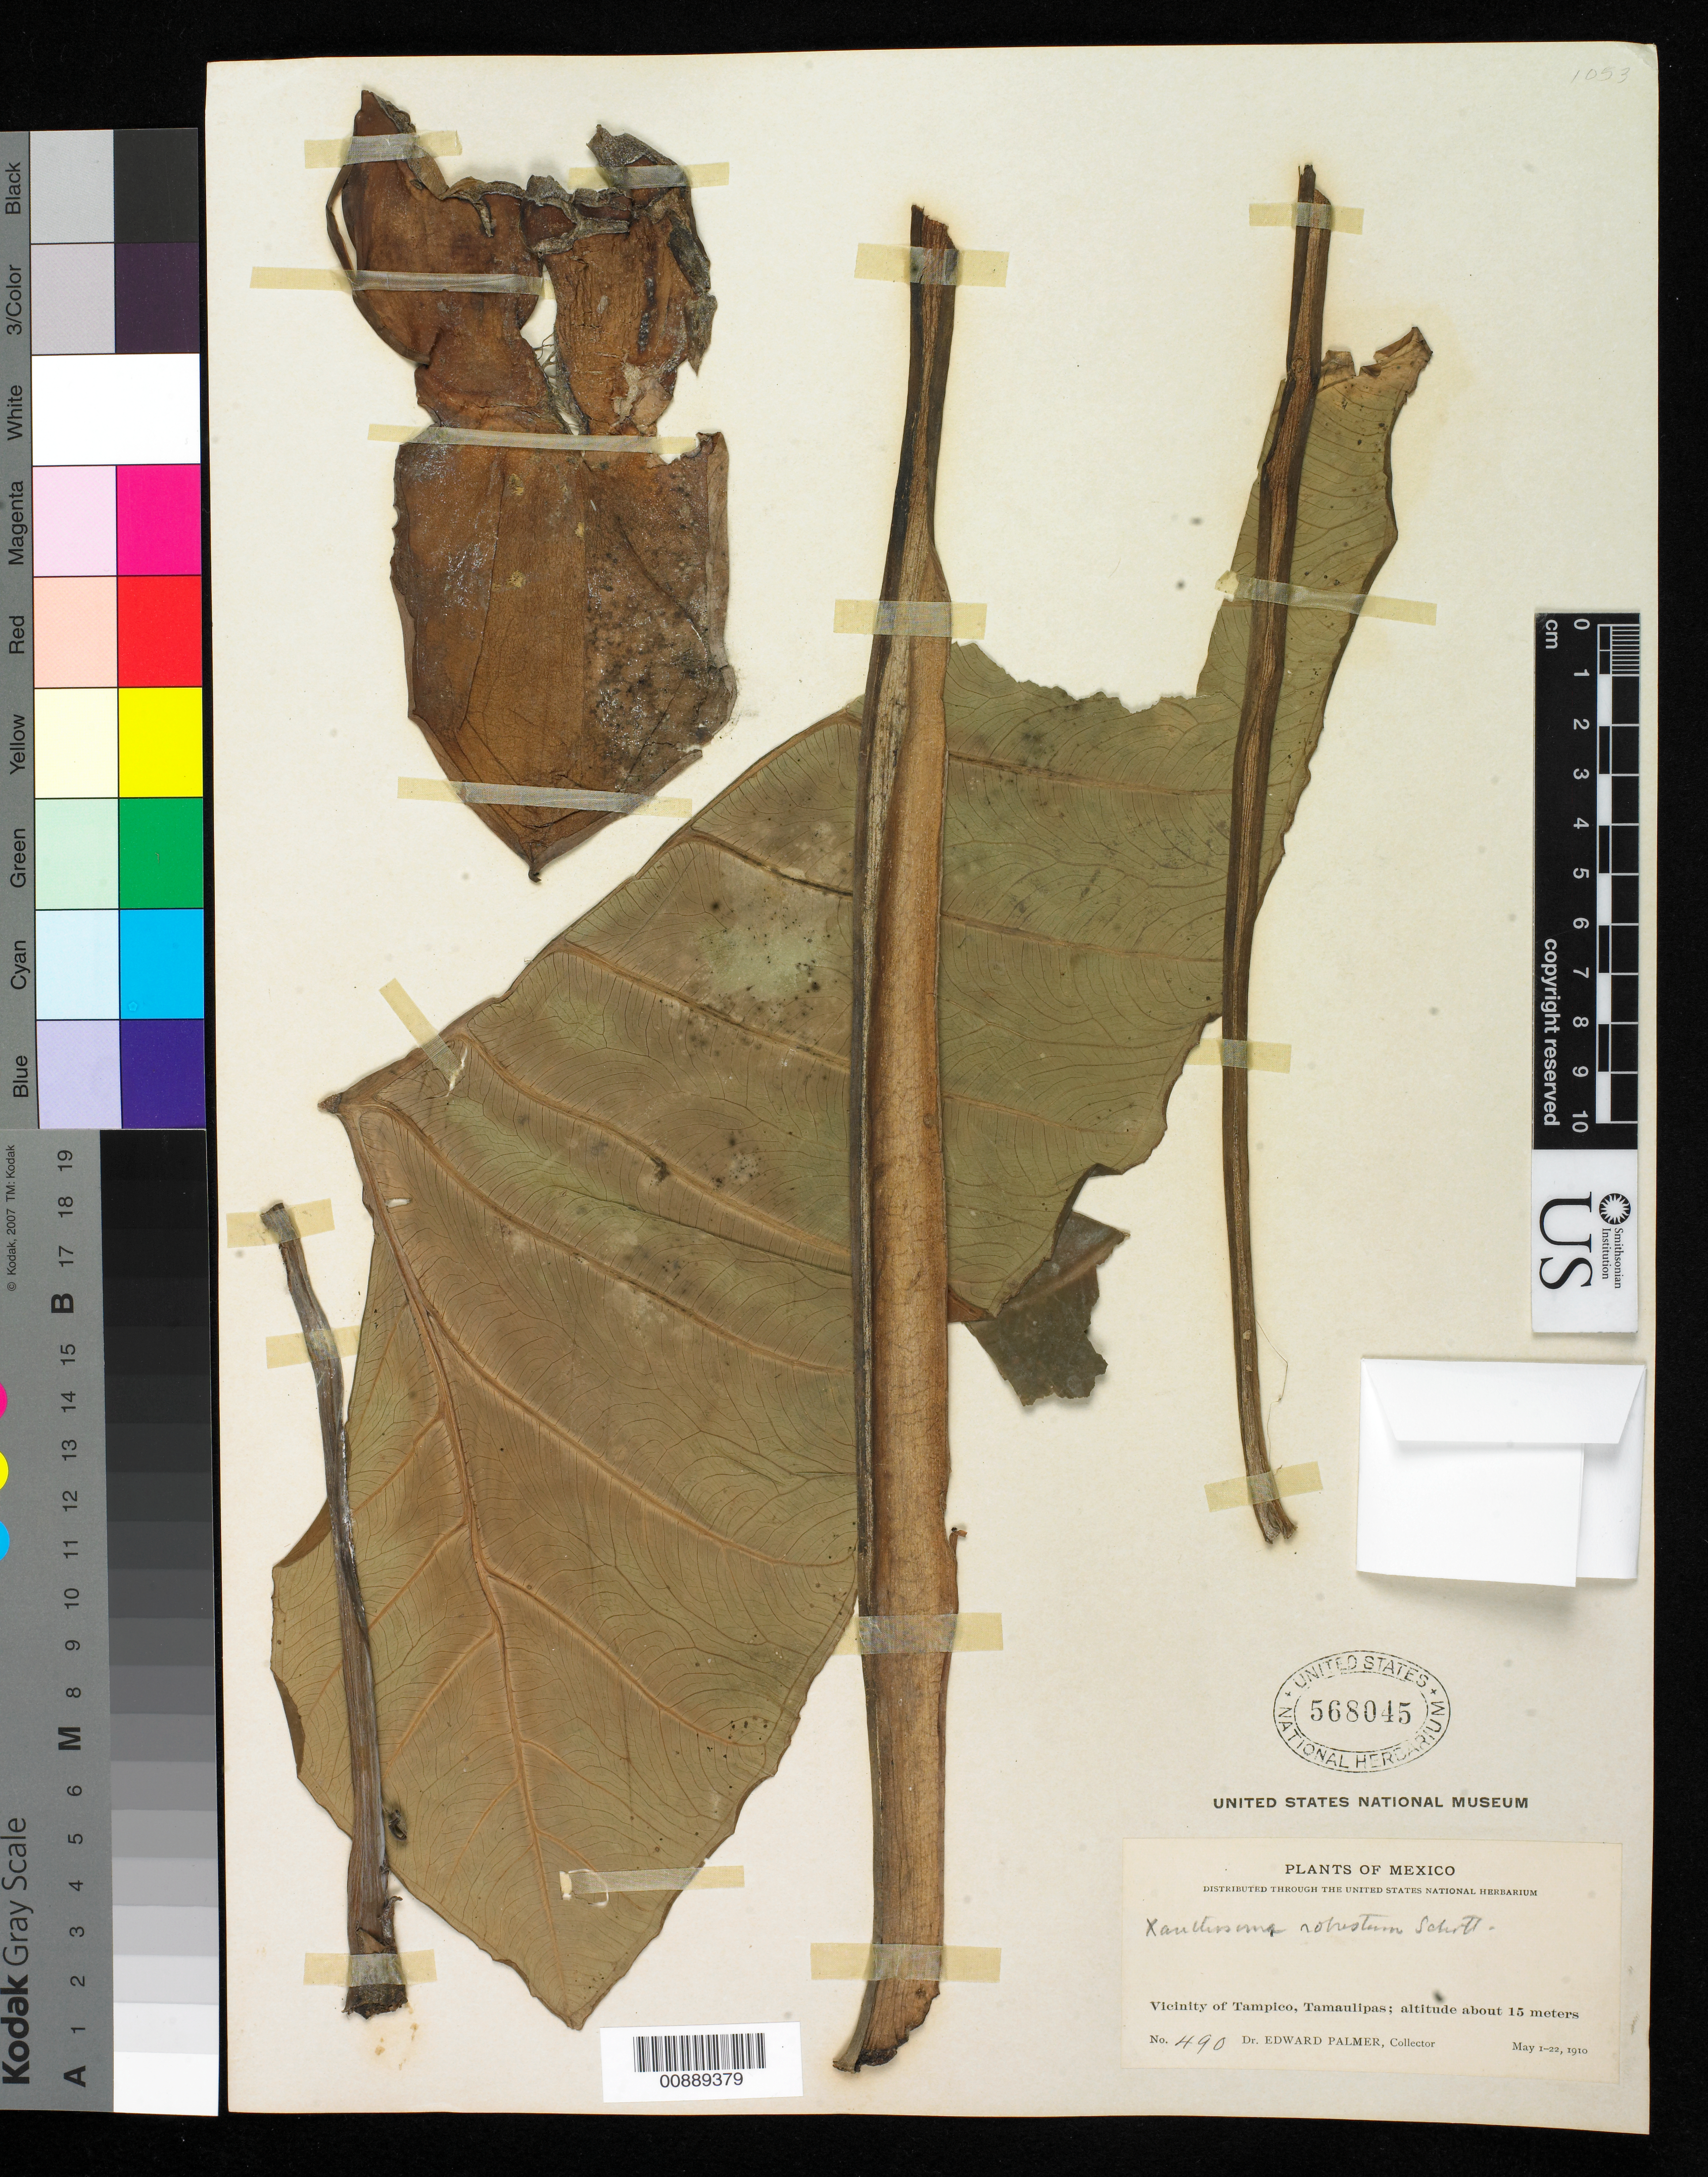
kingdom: Plantae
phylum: Tracheophyta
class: Liliopsida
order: Alismatales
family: Araceae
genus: Xanthosoma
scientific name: Xanthosoma robustum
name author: Schott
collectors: E. Palmer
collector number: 490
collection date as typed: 01 May 1910 to 22 May 1910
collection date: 1910-05-01/1910-05-22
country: Mexico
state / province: Tamaulipas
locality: Vicinity of Tampico, Tamaulipas.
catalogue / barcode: US 568045